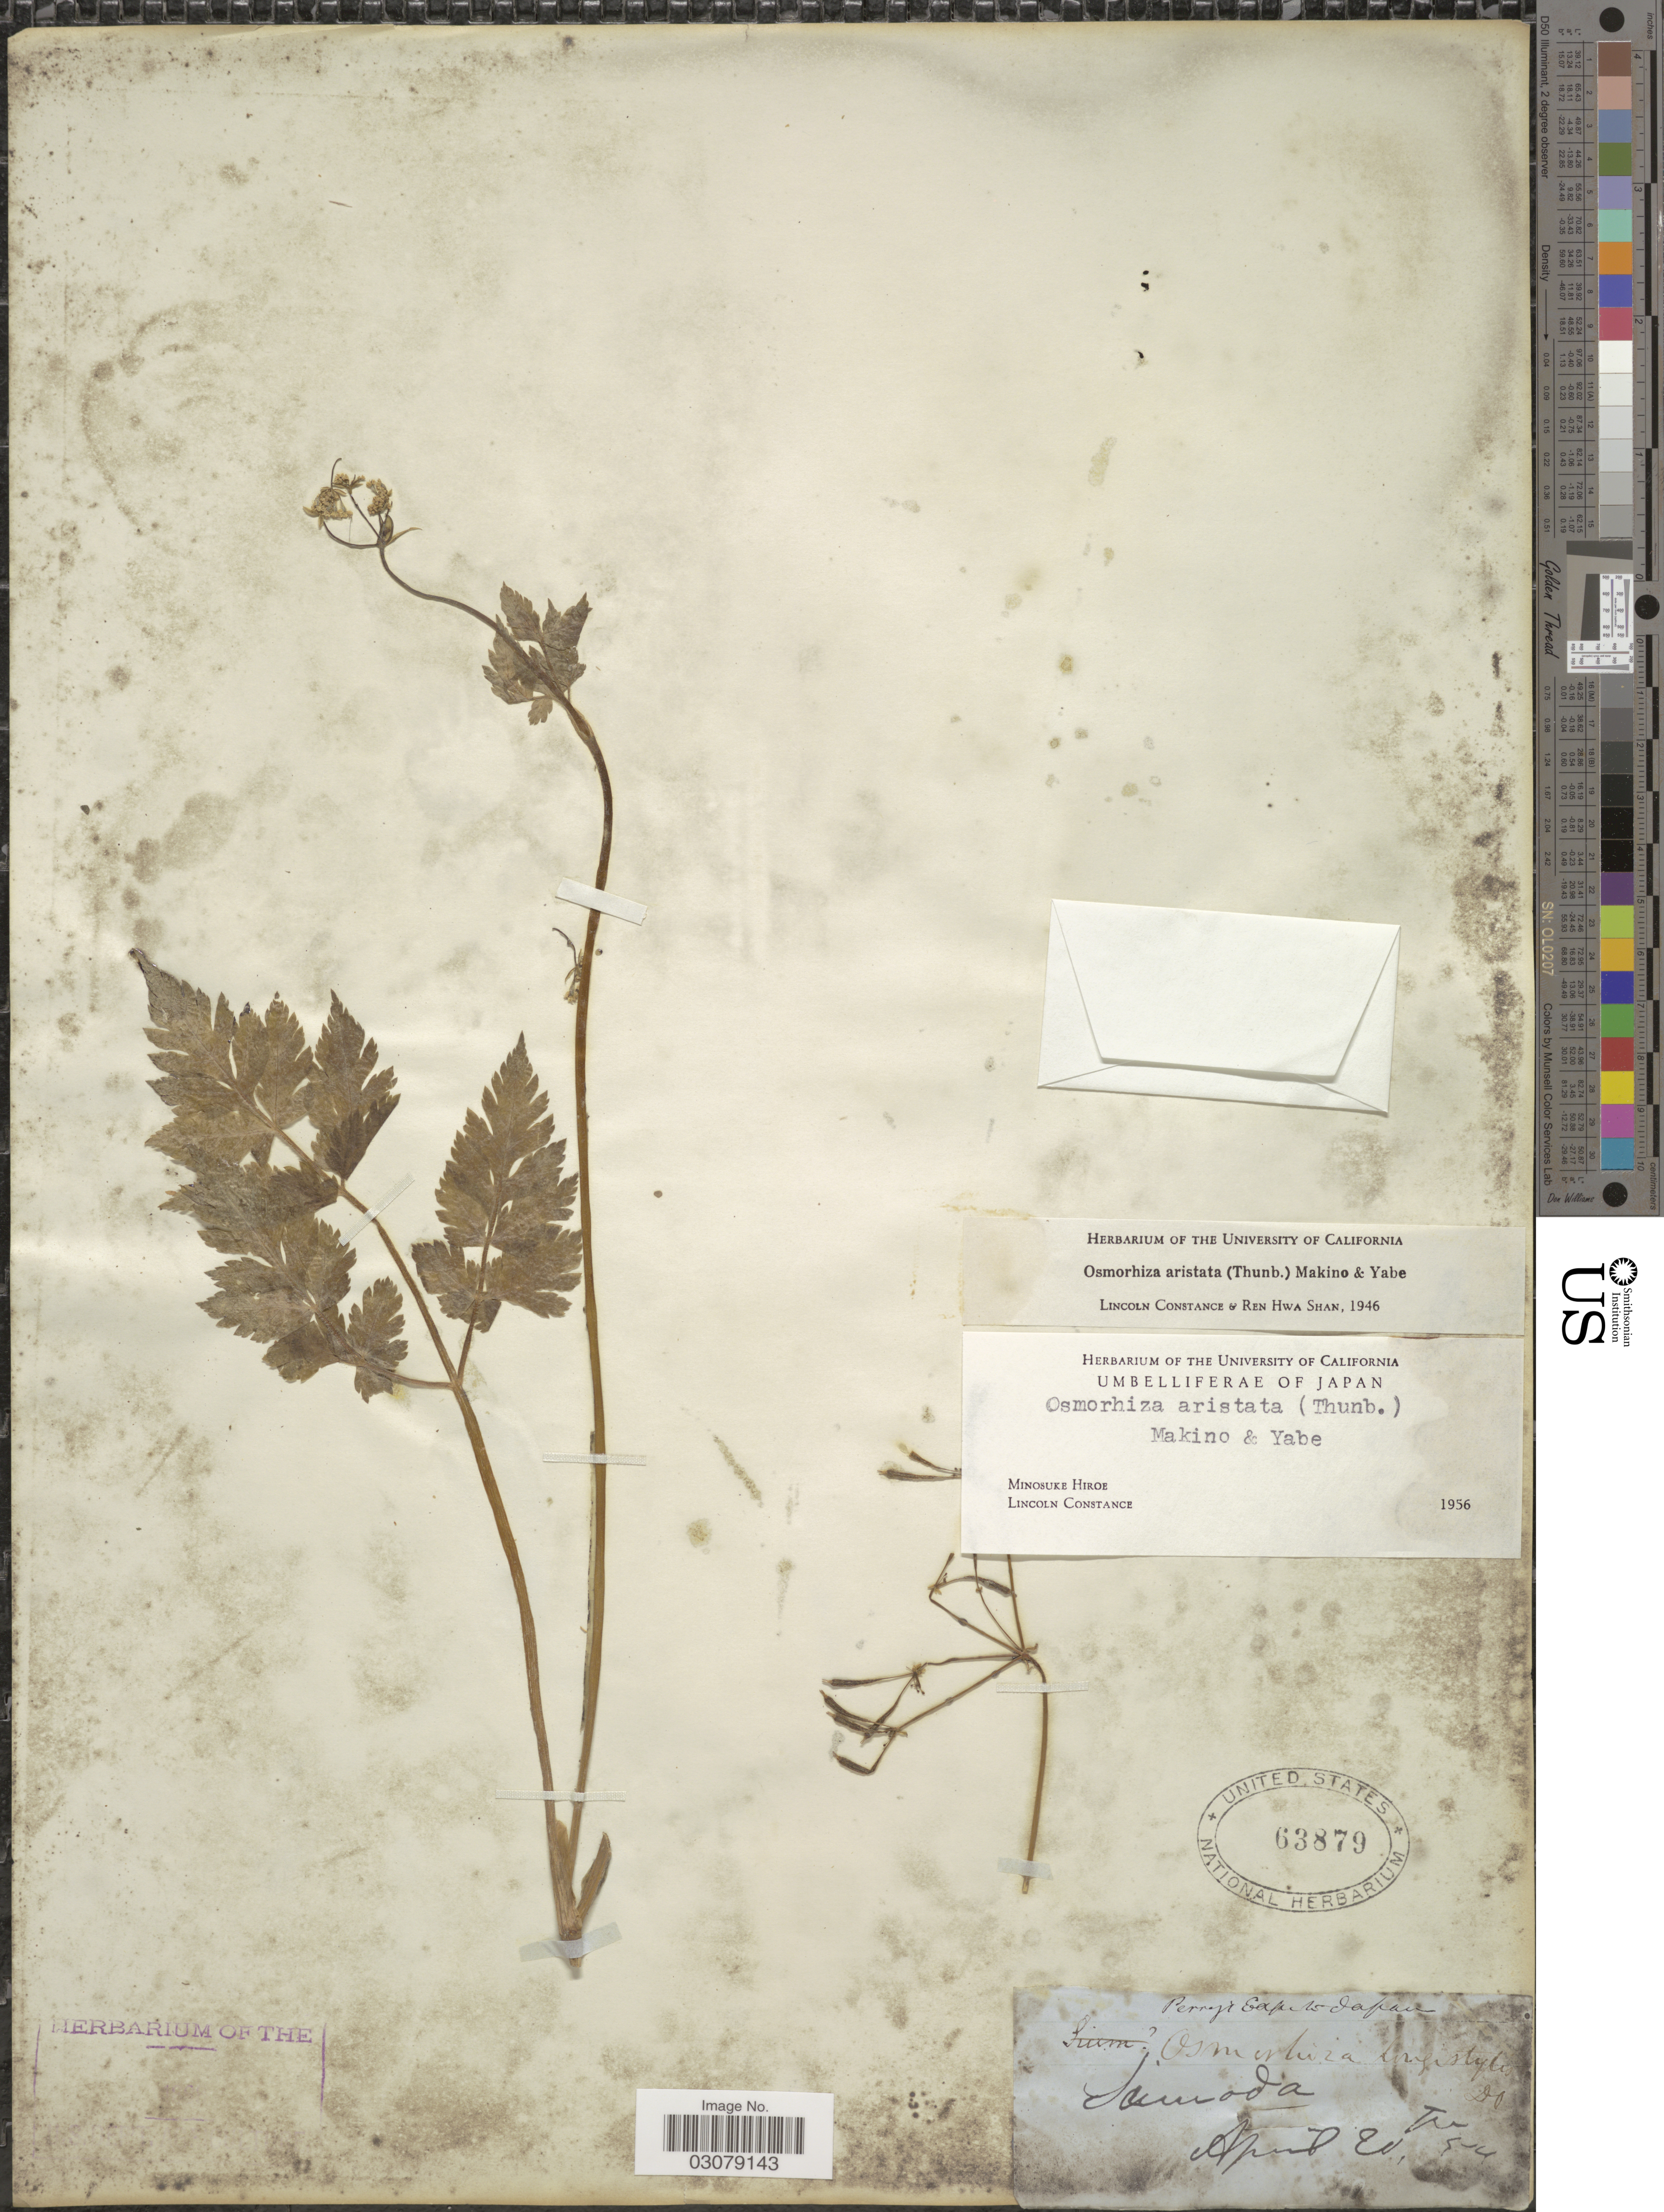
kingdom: Plantae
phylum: Tracheophyta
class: Magnoliopsida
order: Apiales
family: Apiaceae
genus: Osmorhiza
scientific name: Osmorhiza aristata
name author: (Thunb.) Rydb.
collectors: -- Perry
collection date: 1854-04-20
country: Japan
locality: Shimoda.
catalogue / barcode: US 63879